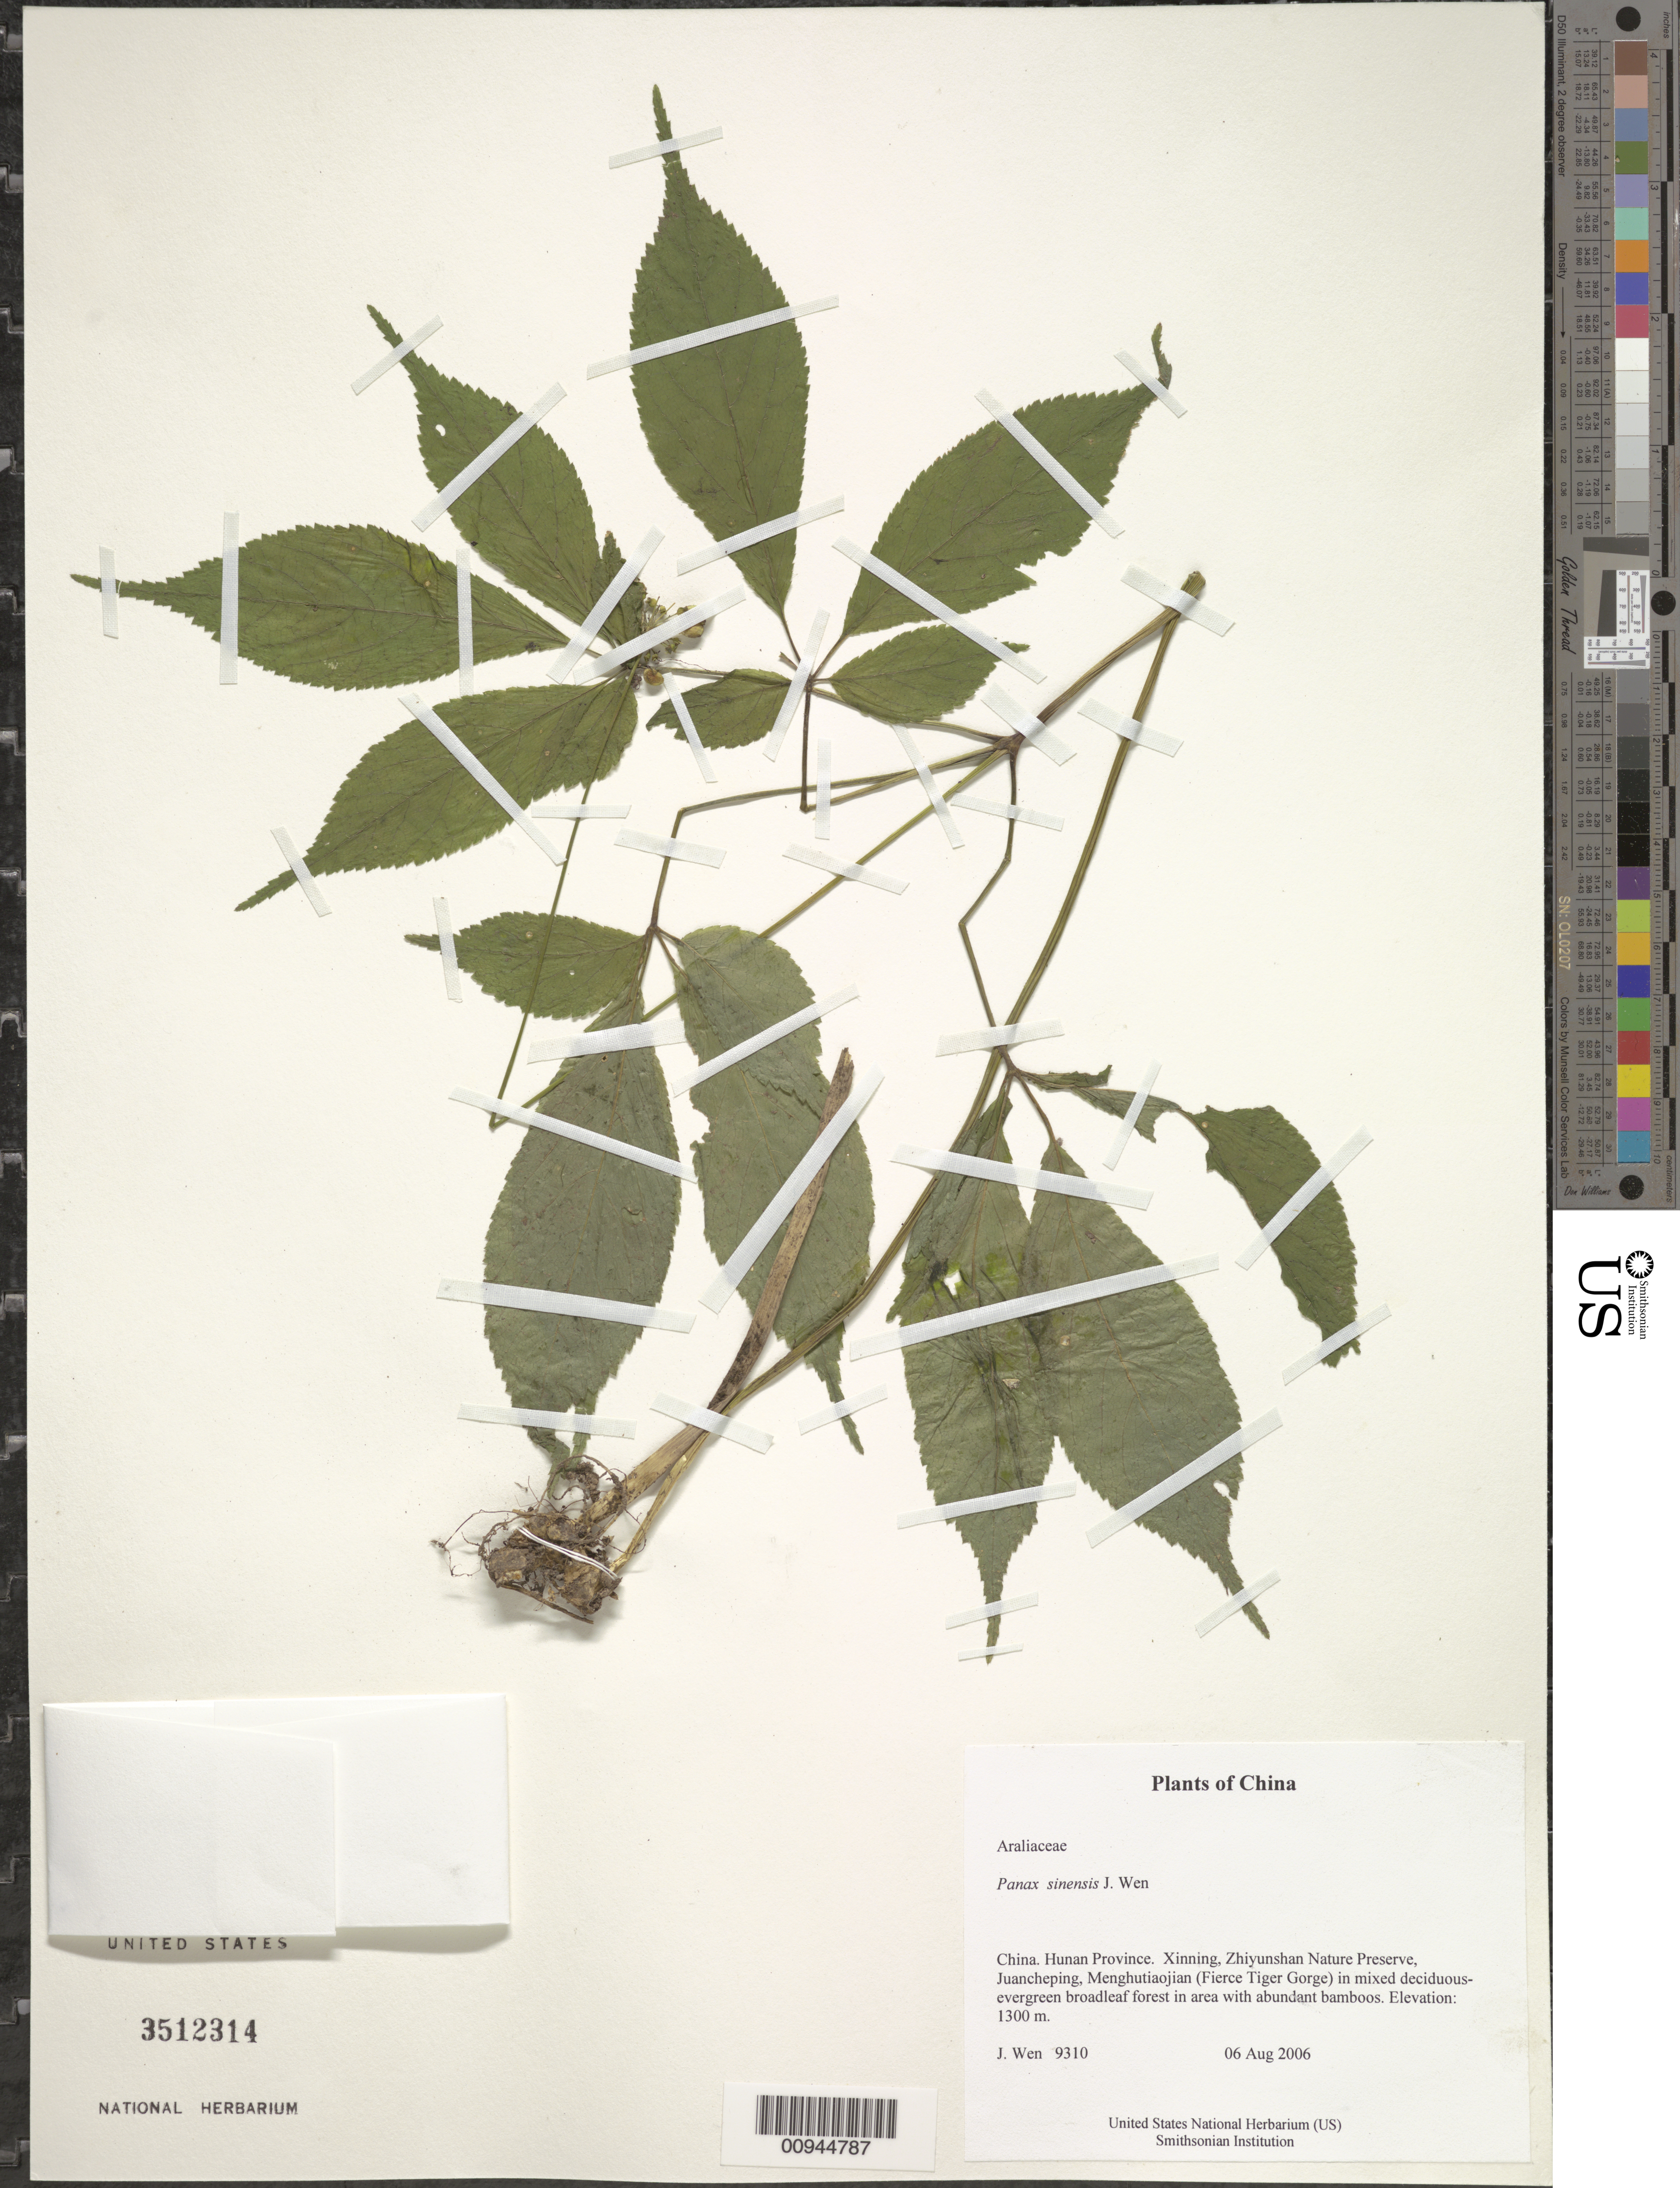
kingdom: Plantae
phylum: Tracheophyta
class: Magnoliopsida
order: Apiales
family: Araliaceae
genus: Panax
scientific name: Panax siensis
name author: J. Wen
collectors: J. Wen & S. Wu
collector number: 9310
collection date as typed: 06 Aug 2006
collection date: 2006-08-06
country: China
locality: Hunan Province. Xinning Xian, Qiao Xiang, Xinzhao Village, roadside on the way to Shaoyang.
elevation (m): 290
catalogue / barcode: US 3512314